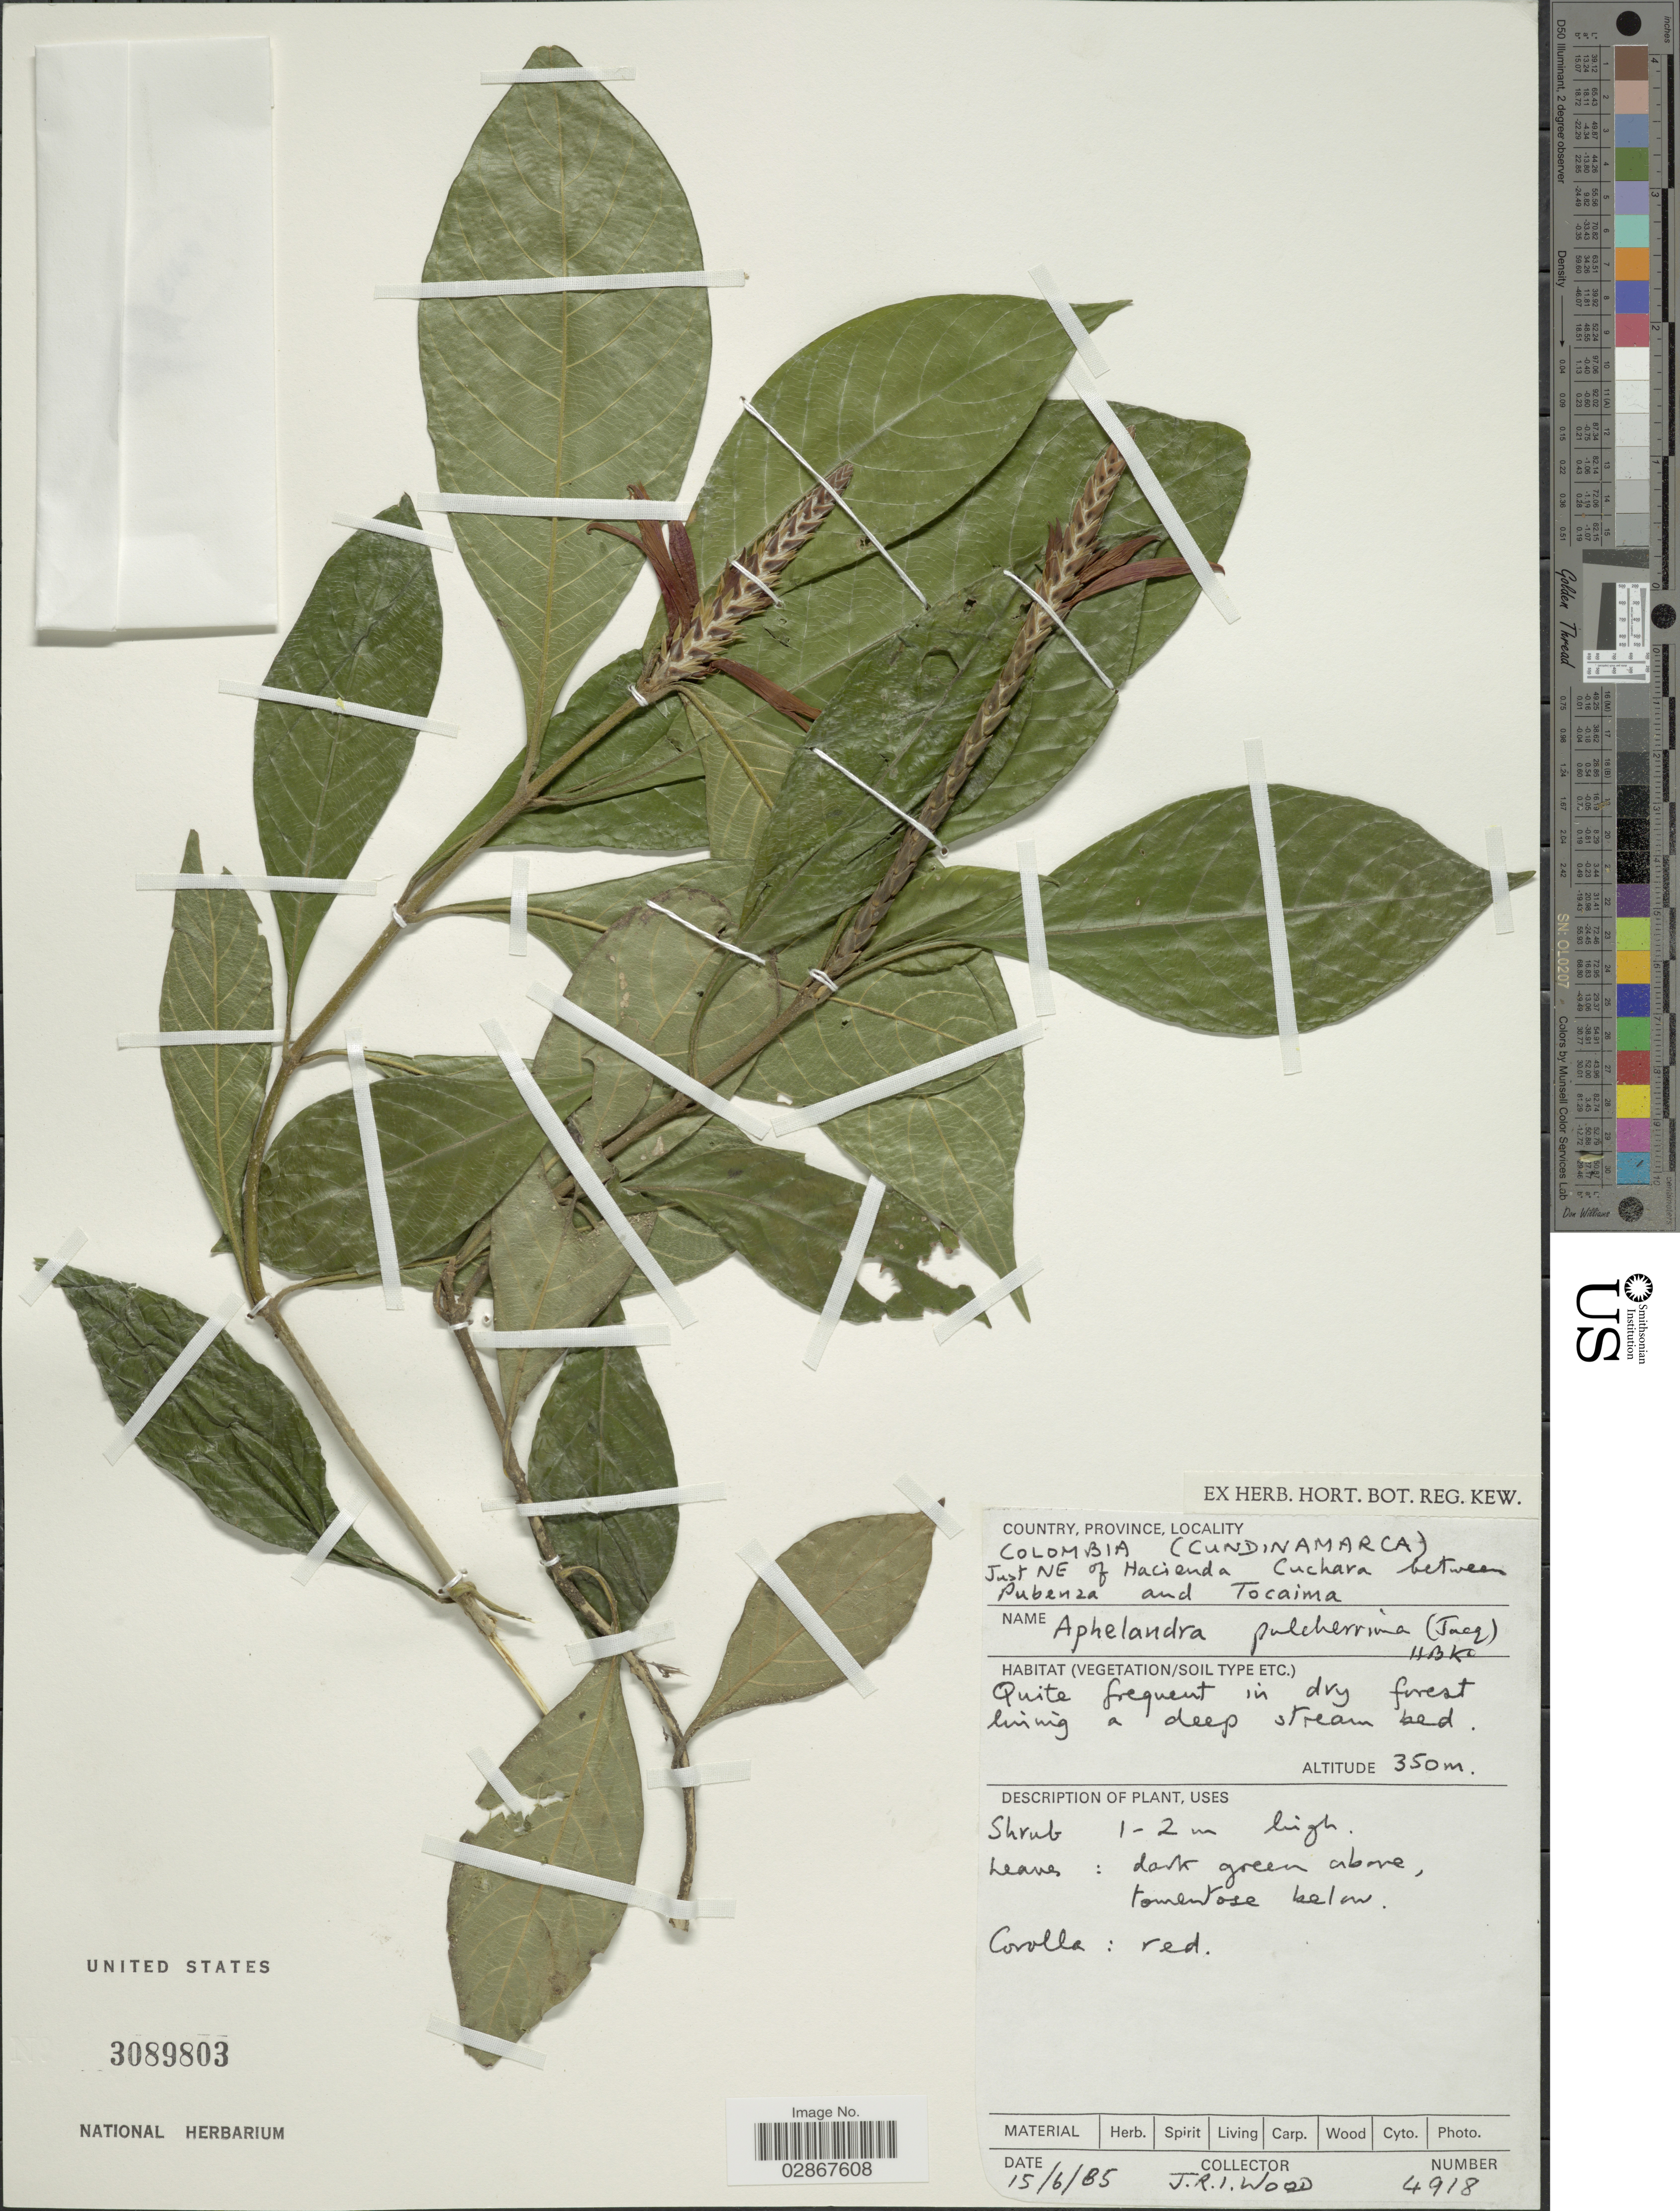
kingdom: Plantae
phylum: Tracheophyta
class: Magnoliopsida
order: Lamiales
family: Acanthaceae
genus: Aphelandra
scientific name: Aphelandra pulcherrima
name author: (Jacq.) Kunth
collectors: J. R. I. Wood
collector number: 4918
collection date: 1985-06-15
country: Colombia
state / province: Cundinamarca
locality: Just NE of Hacienda Cuchara between Pubenza and Tocaima.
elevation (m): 350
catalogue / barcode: US 3089803